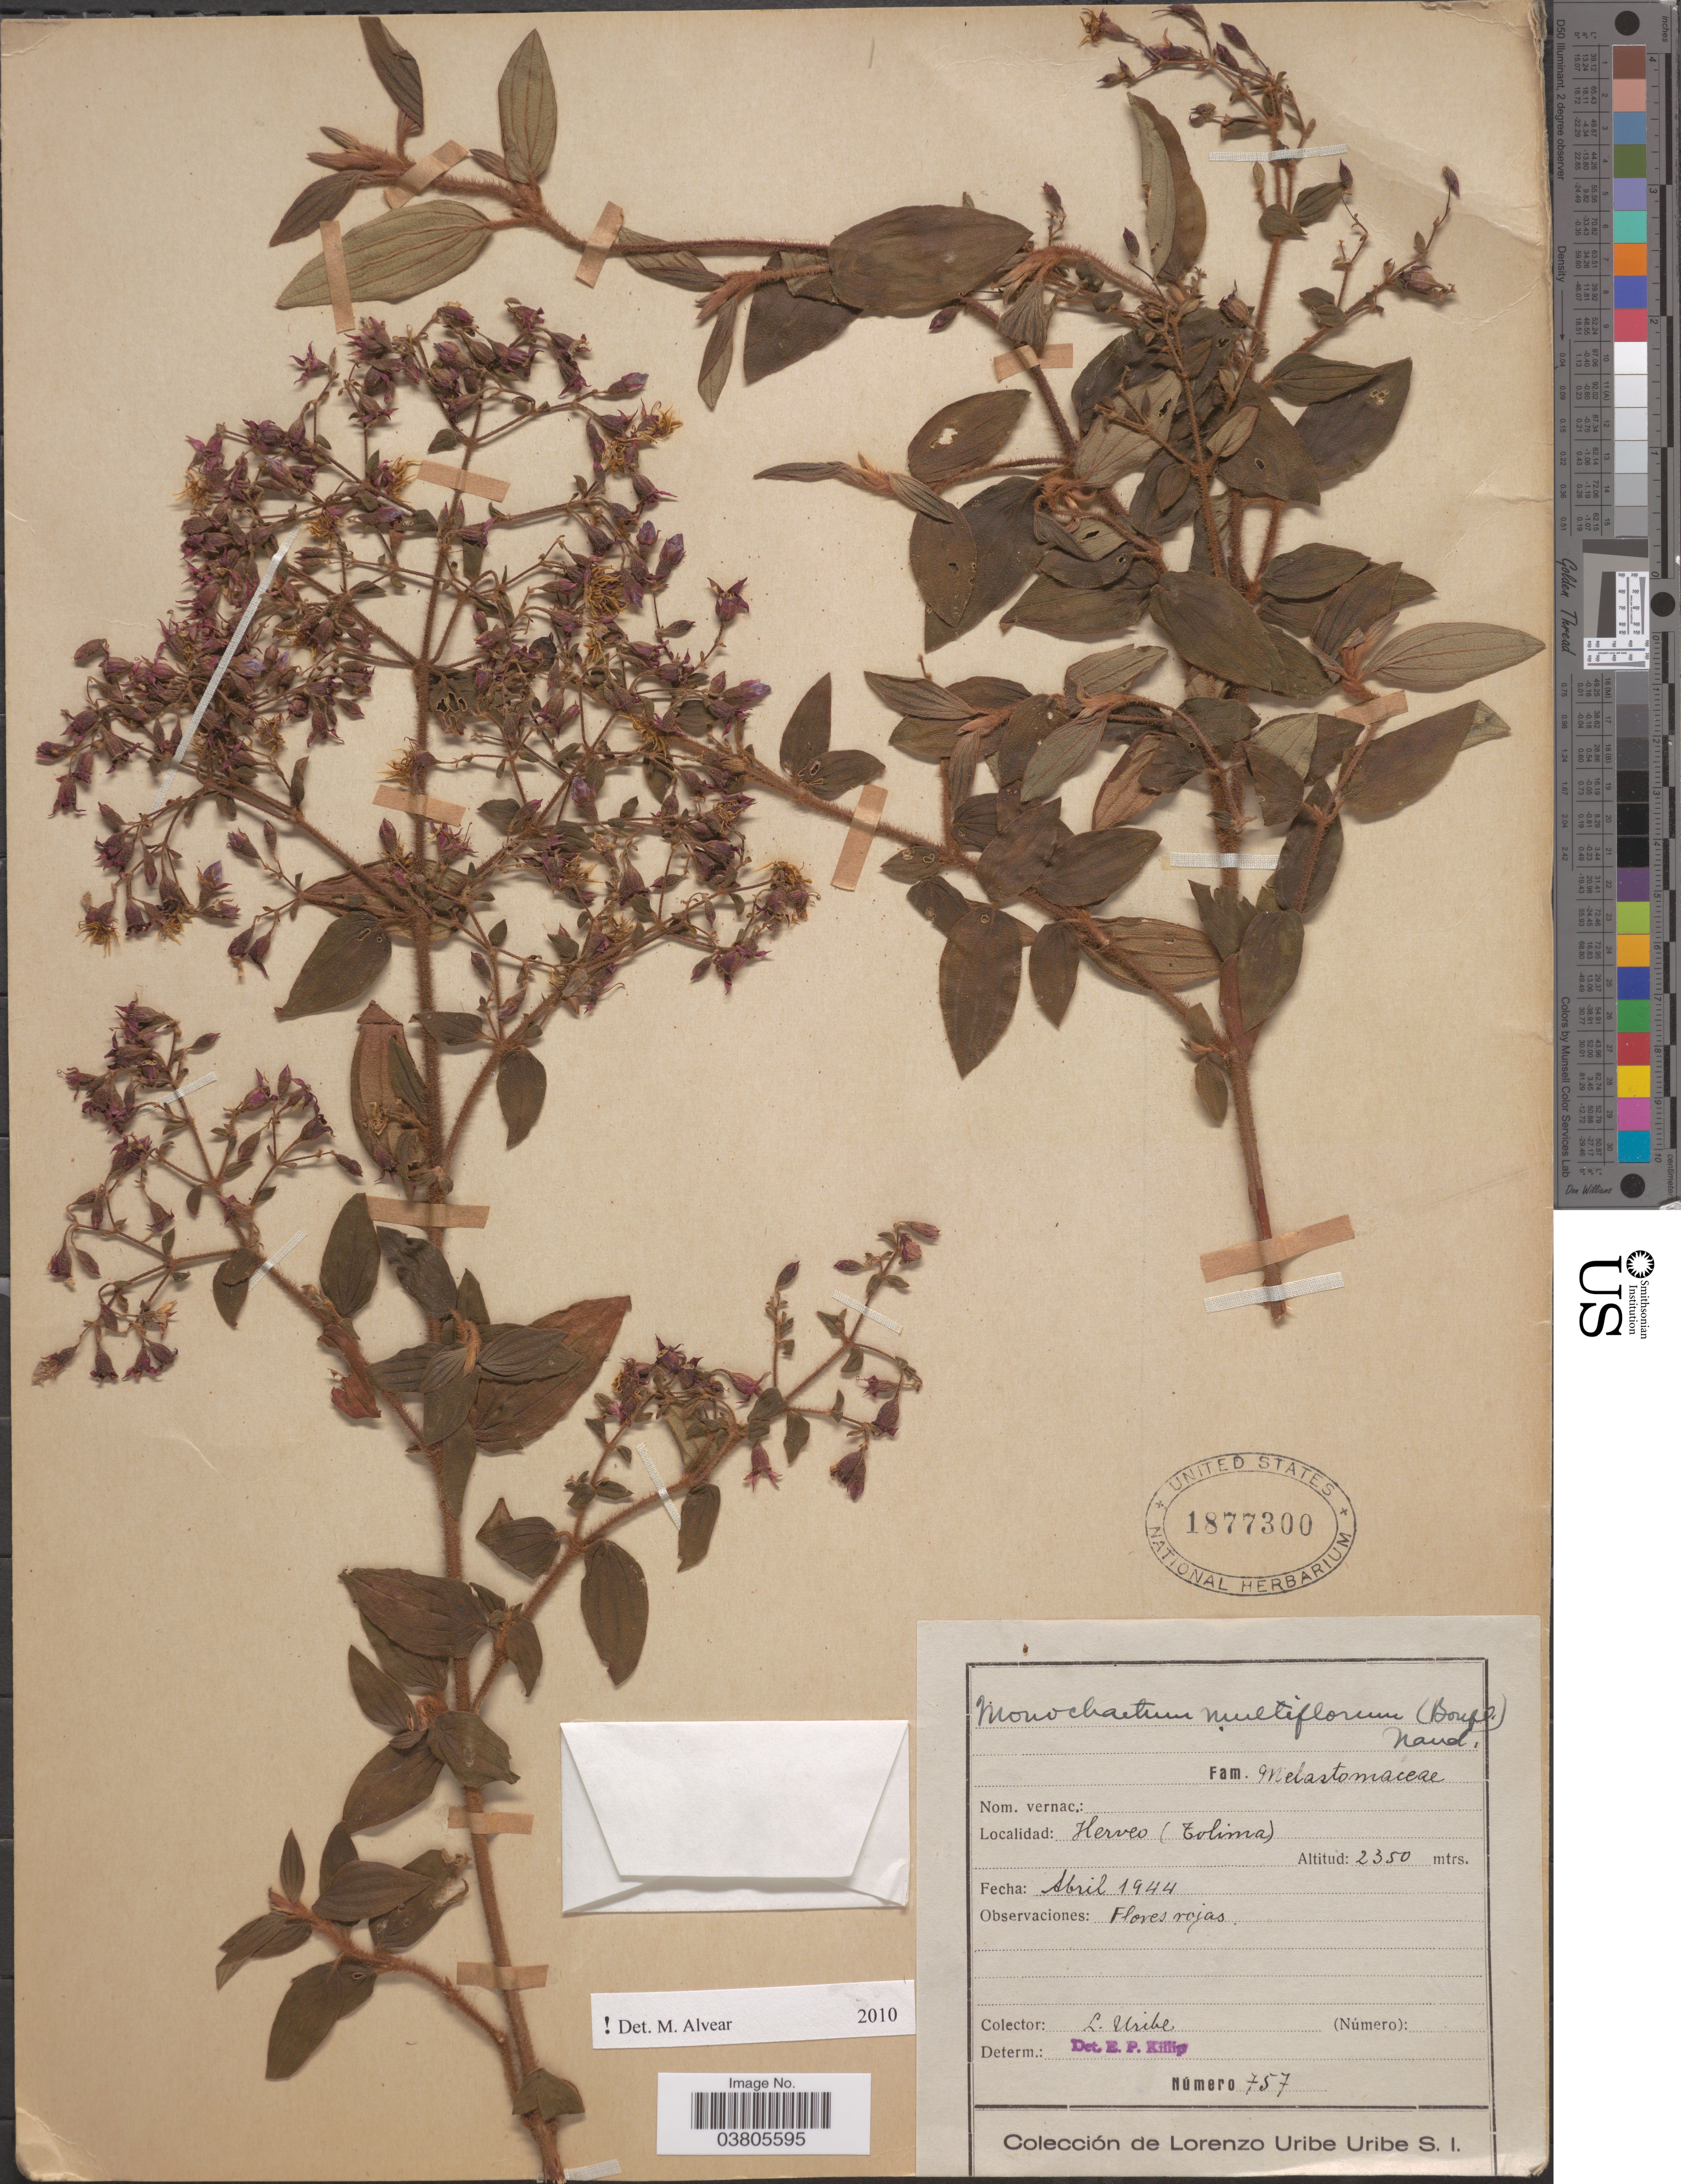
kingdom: Plantae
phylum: Tracheophyta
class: Magnoliopsida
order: Myrtales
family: Melastomataceae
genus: Monochaetum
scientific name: Monochaetum multiflorum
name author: (Bonpl.) Naudin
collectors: L. Uribe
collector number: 757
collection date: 1944-04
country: Colombia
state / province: Tolima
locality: Hervero.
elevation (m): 2350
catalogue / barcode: US 1877300